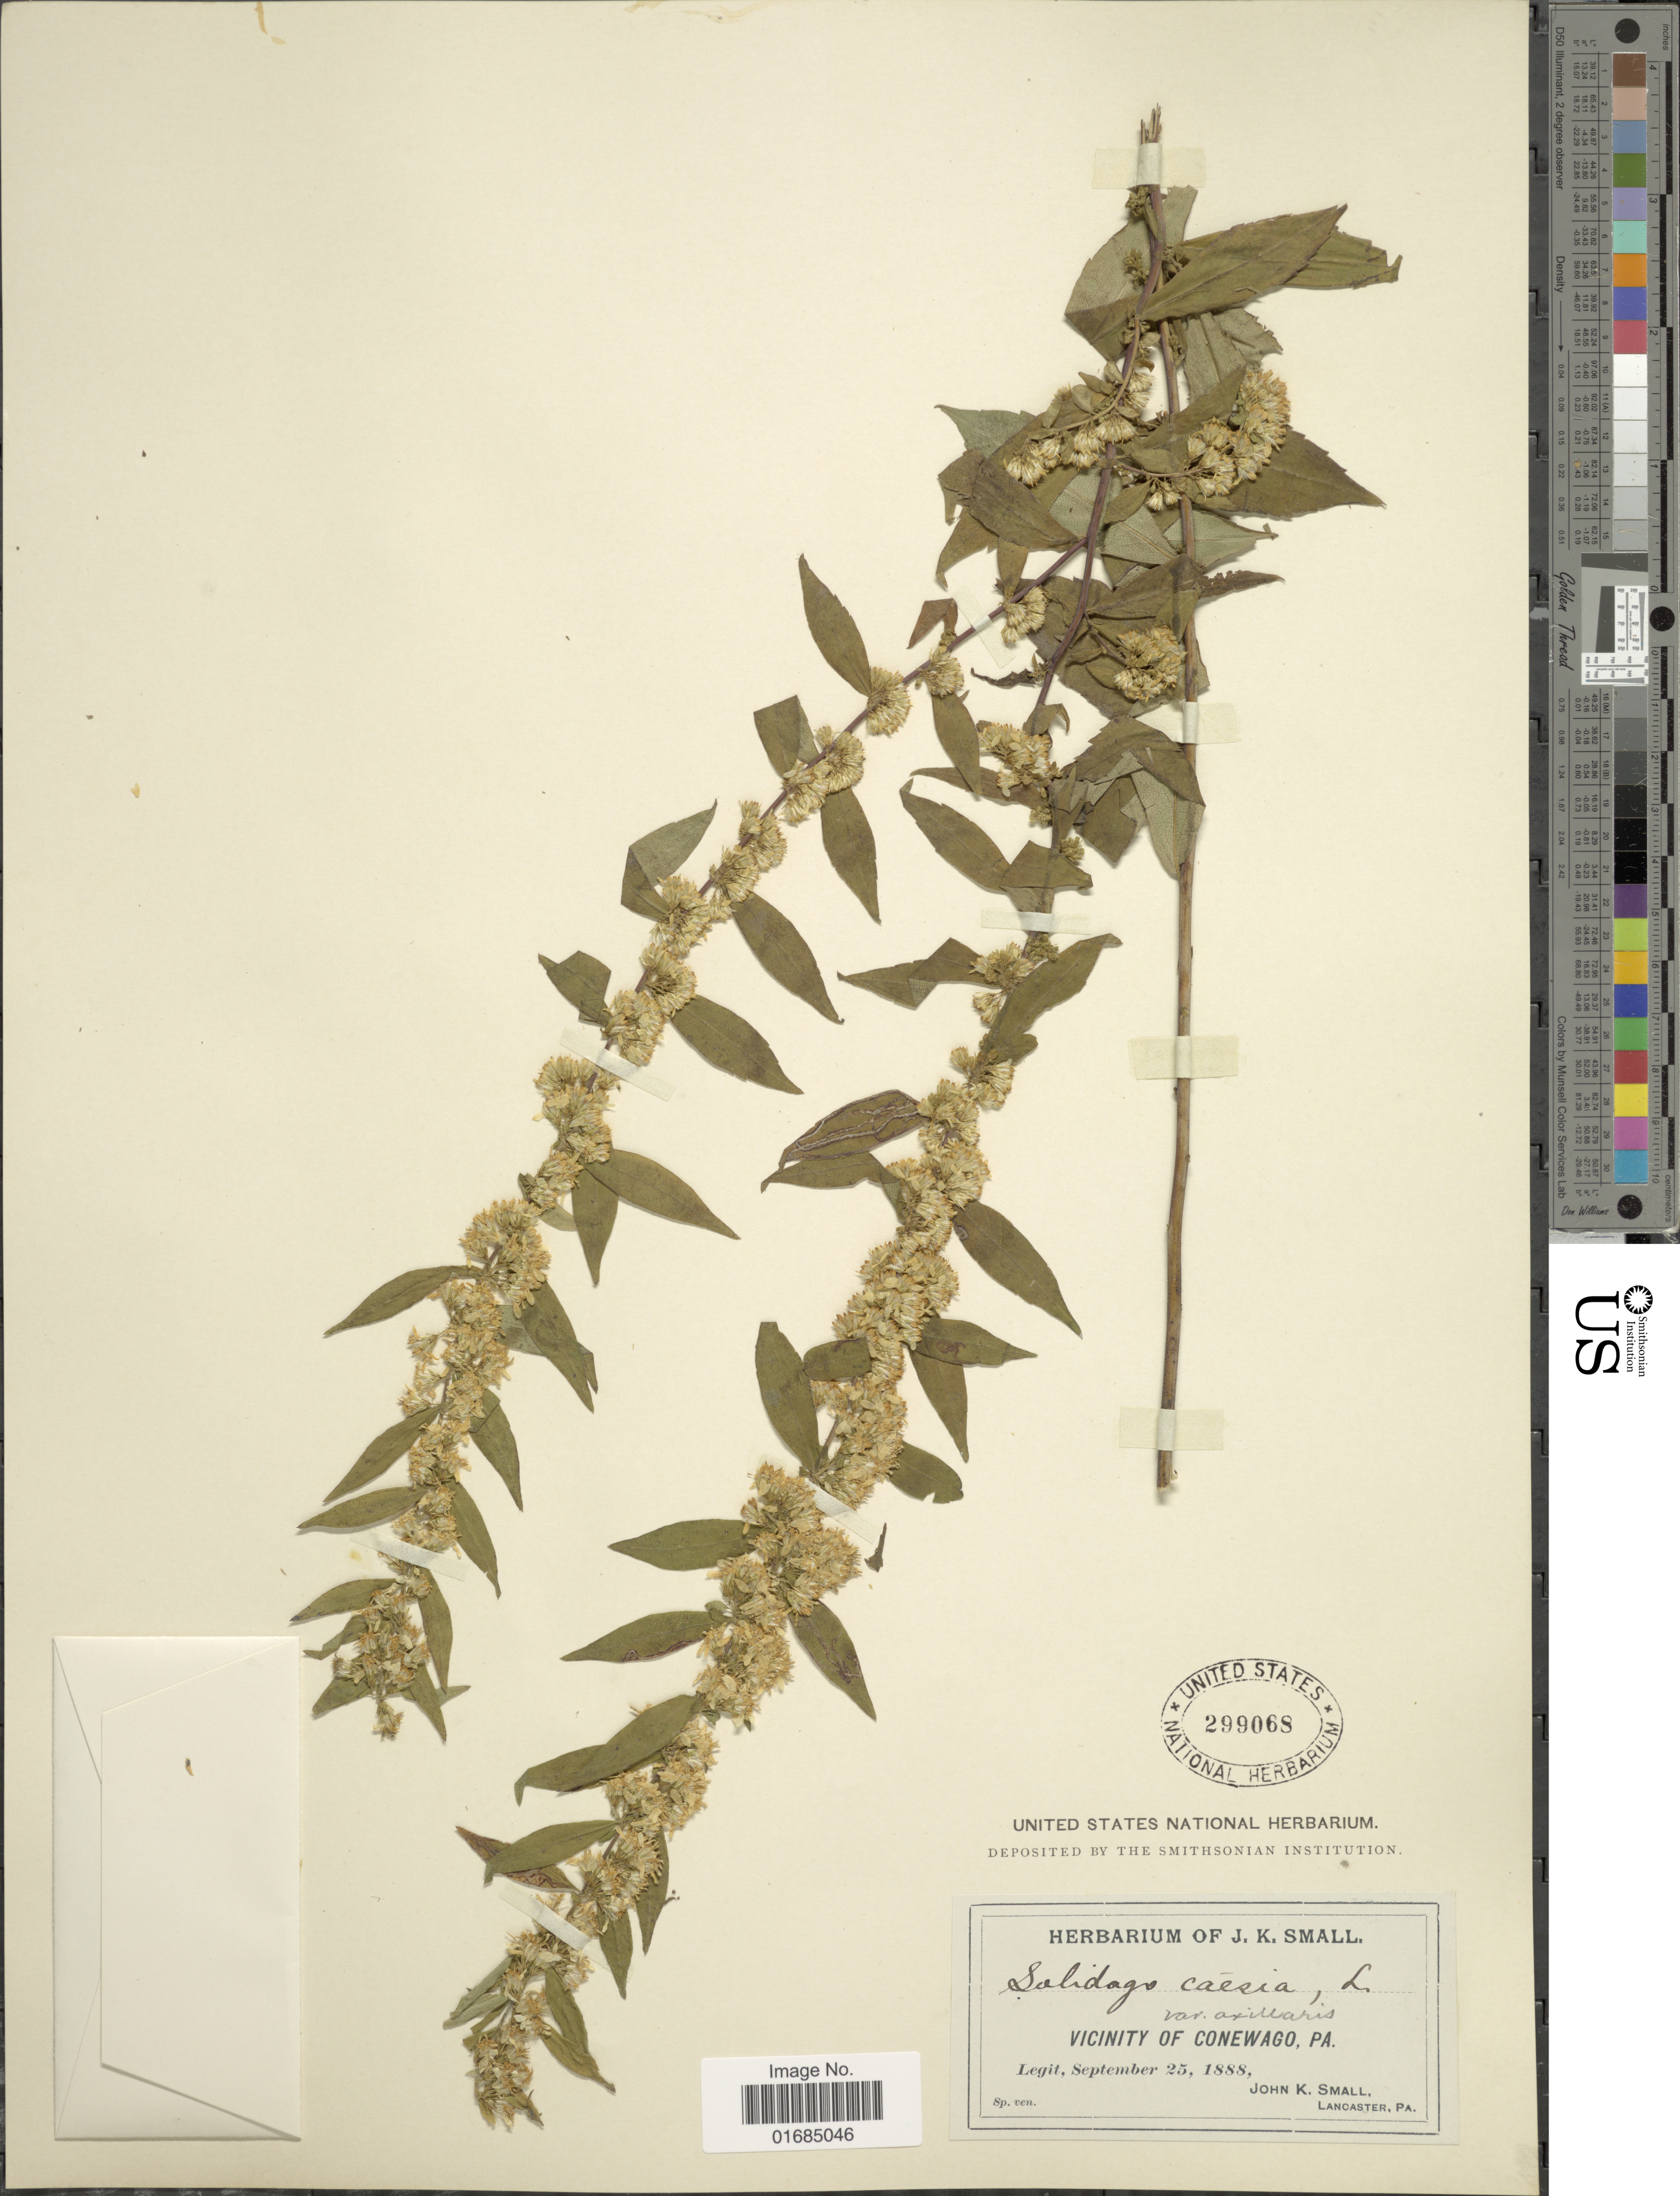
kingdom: Plantae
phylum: Tracheophyta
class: Magnoliopsida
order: Asterales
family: Asteraceae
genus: Solidago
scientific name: Solidago caesia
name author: L.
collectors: J. K. Small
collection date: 1888-09-25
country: United States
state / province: Pennsylvania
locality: Vicinity of Conewago.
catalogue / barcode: US 299068